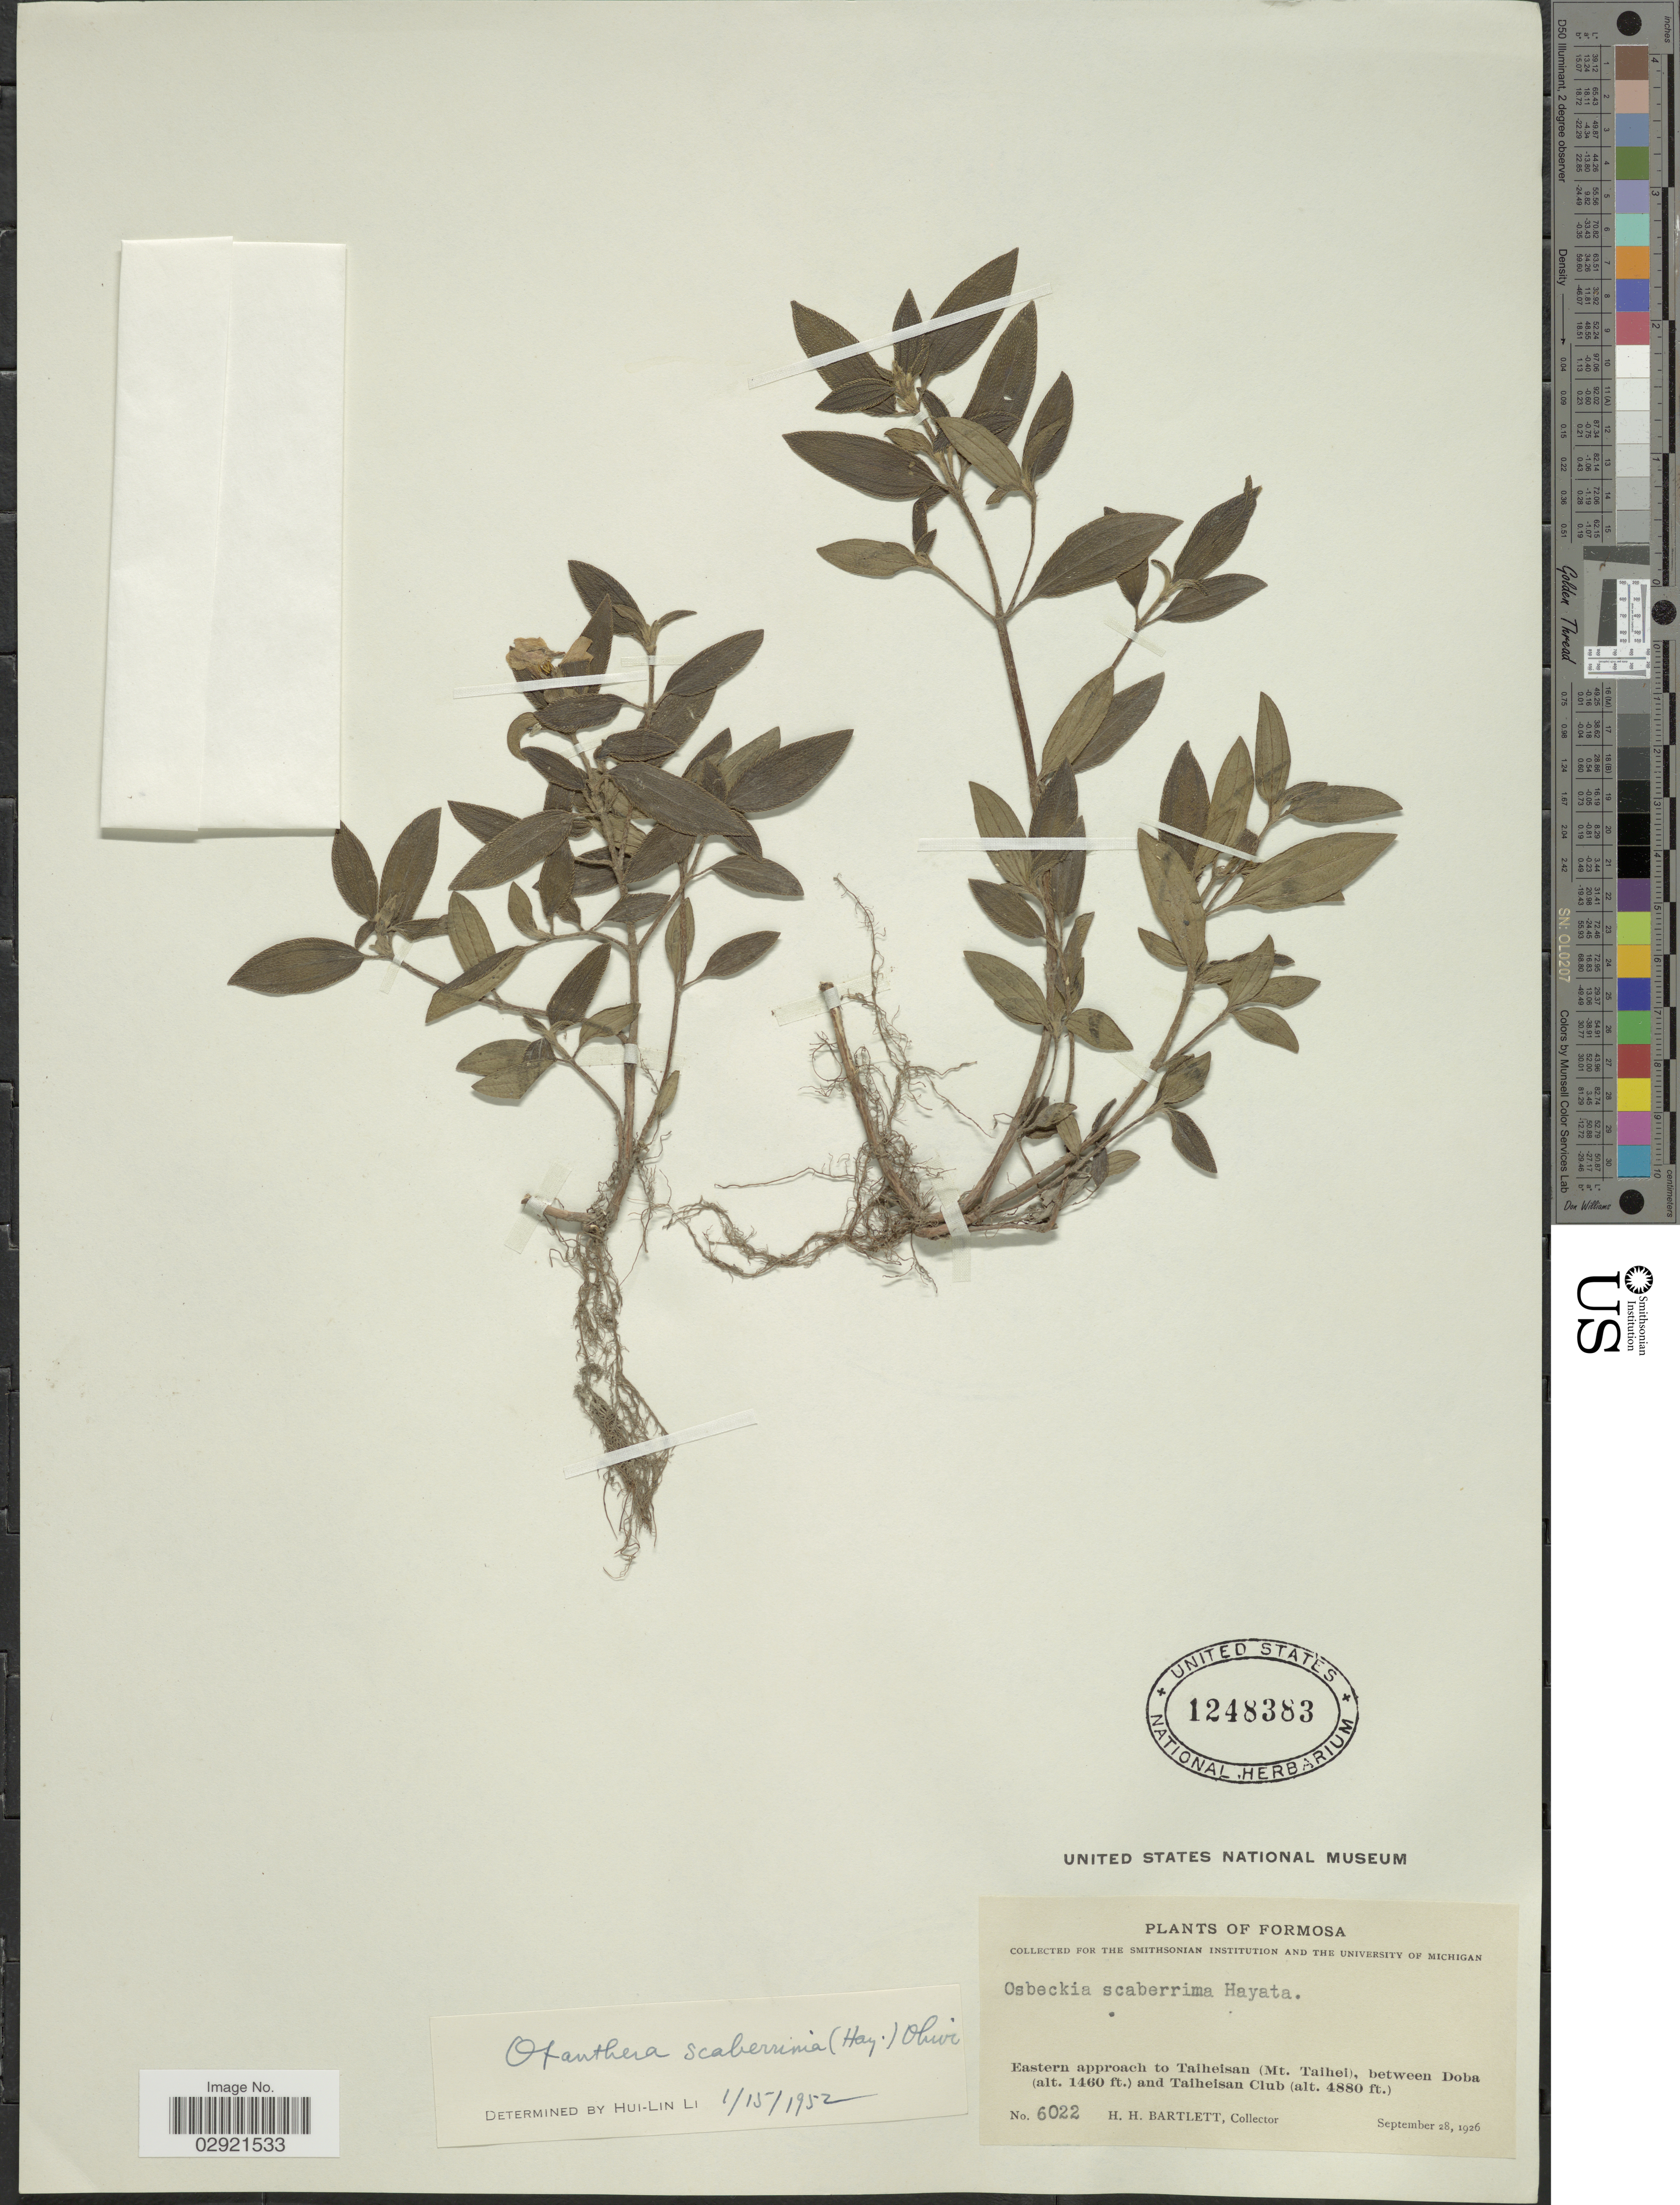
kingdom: Plantae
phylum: Tracheophyta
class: Magnoliopsida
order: Myrtales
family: Melastomataceae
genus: Melastoma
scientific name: Melastoma scaberrimum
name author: (Hayata) Y.P. Yang & H.Y. Liu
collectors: H. H. Bartlett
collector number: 6022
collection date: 1926-09-28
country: Taiwan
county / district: Yilan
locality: Formosa. Eastern approach to Taiheisan (Mt. Taihei), between Doba and Taiheisan Club.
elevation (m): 445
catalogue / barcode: US 1248383